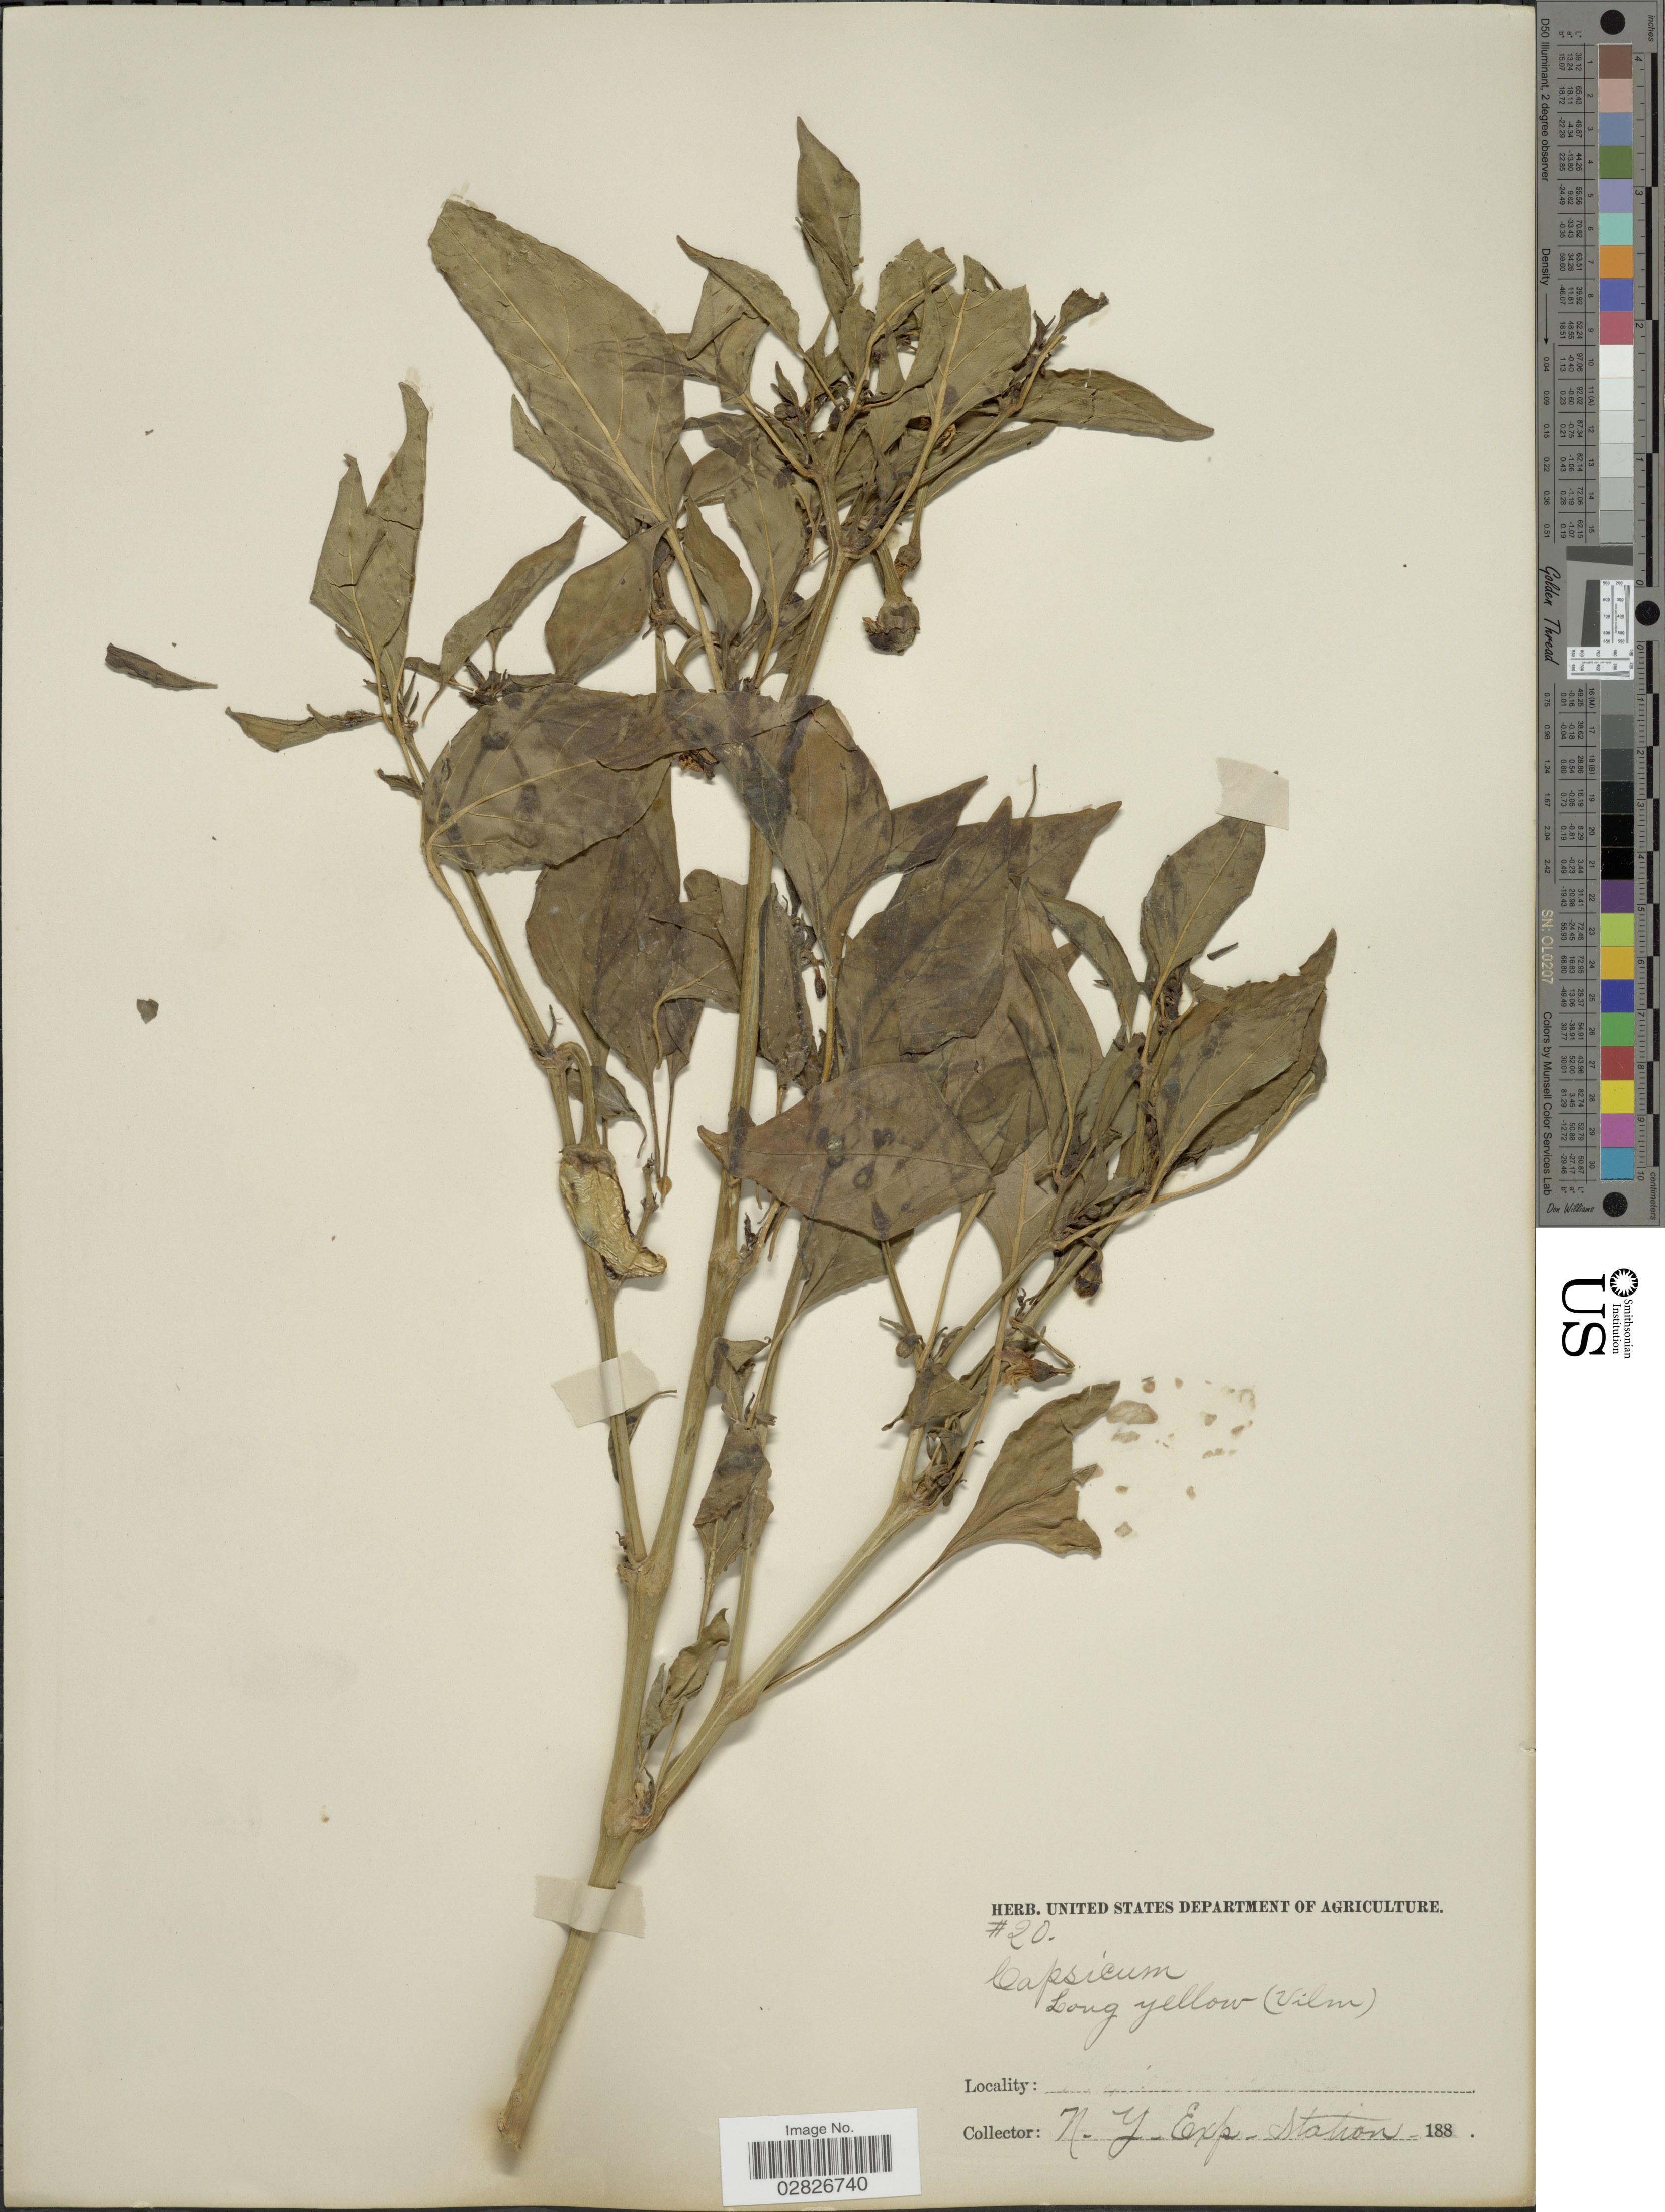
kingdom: Plantae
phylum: Tracheophyta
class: Magnoliopsida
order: Solanales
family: Solanaceae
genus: Capsicum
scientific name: Capsicum sp.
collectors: Facchini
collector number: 20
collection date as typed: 188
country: United States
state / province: New York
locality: N.Y. Exp. Station.